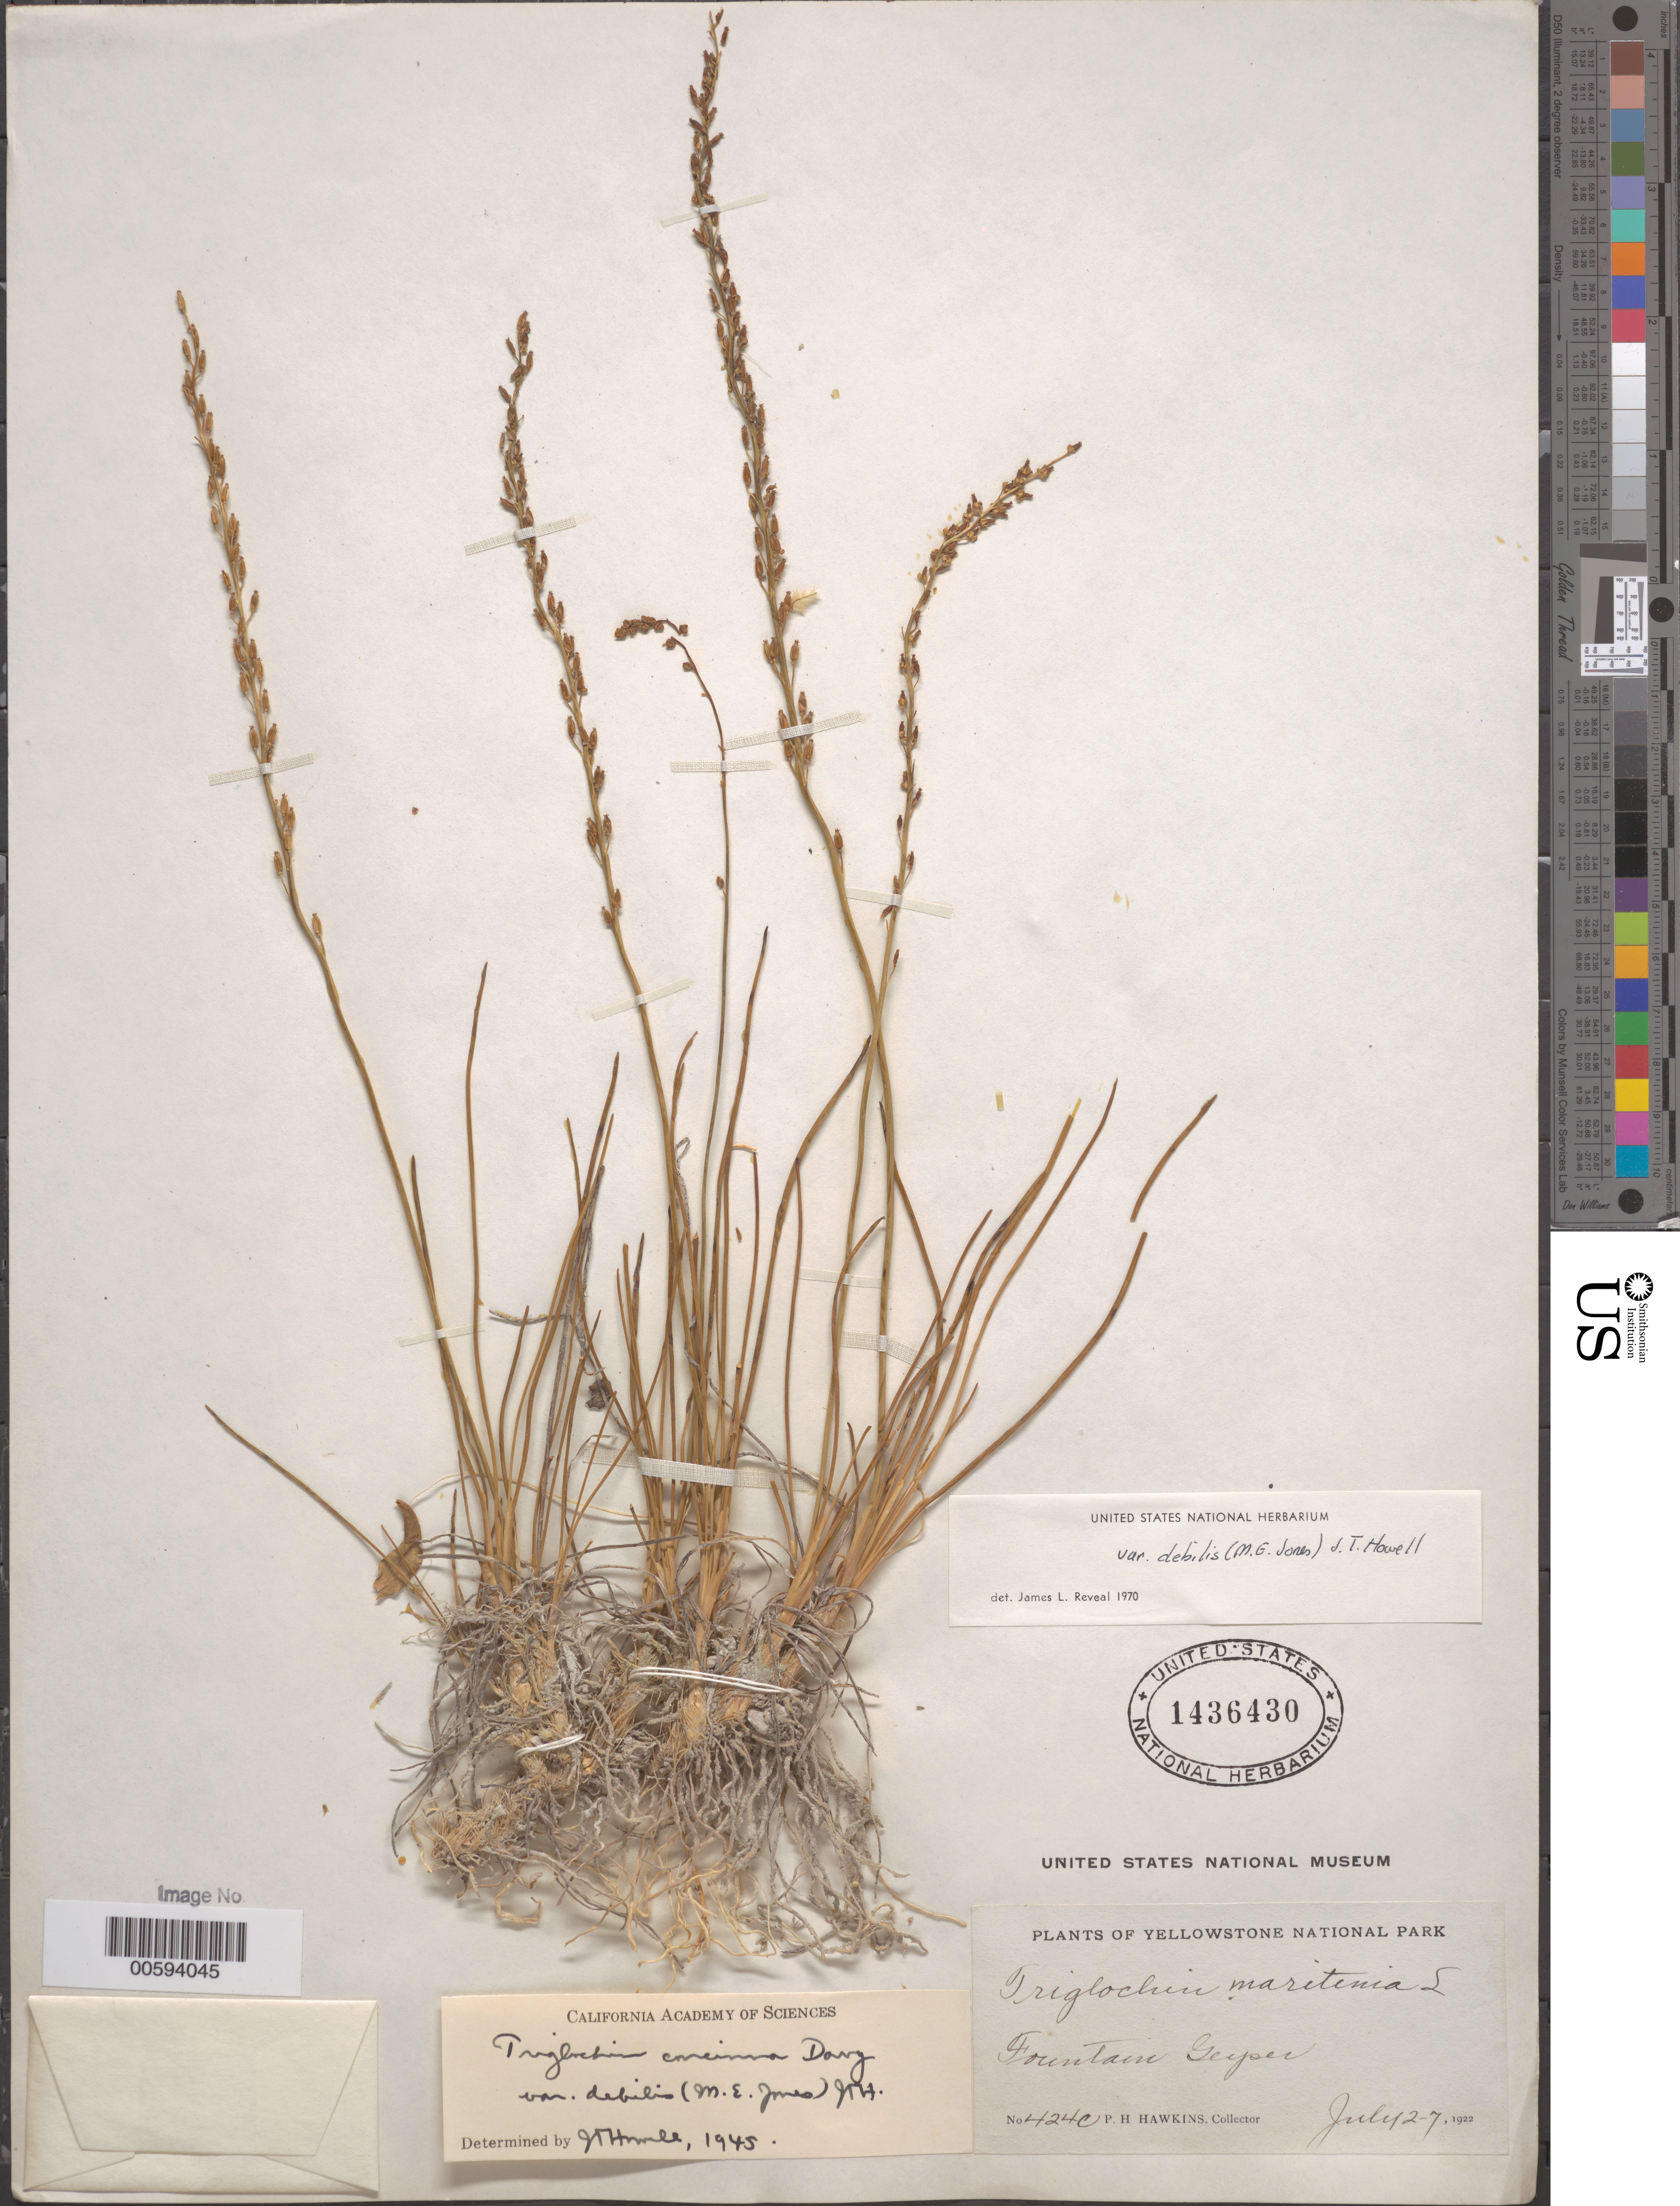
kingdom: Plantae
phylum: Tracheophyta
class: Liliopsida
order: Alismatales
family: Juncaginaceae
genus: Triglochin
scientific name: Triglochin concinna var. debilis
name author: (M.E. Jones) J.T. Howell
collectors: P. Hawkins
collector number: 424c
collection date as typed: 27 Jul 1922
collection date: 1922-07-27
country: United States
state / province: Wyoming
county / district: Park / Teton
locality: Fountain Geyser, Yellowstone National Park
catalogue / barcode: US 1436430